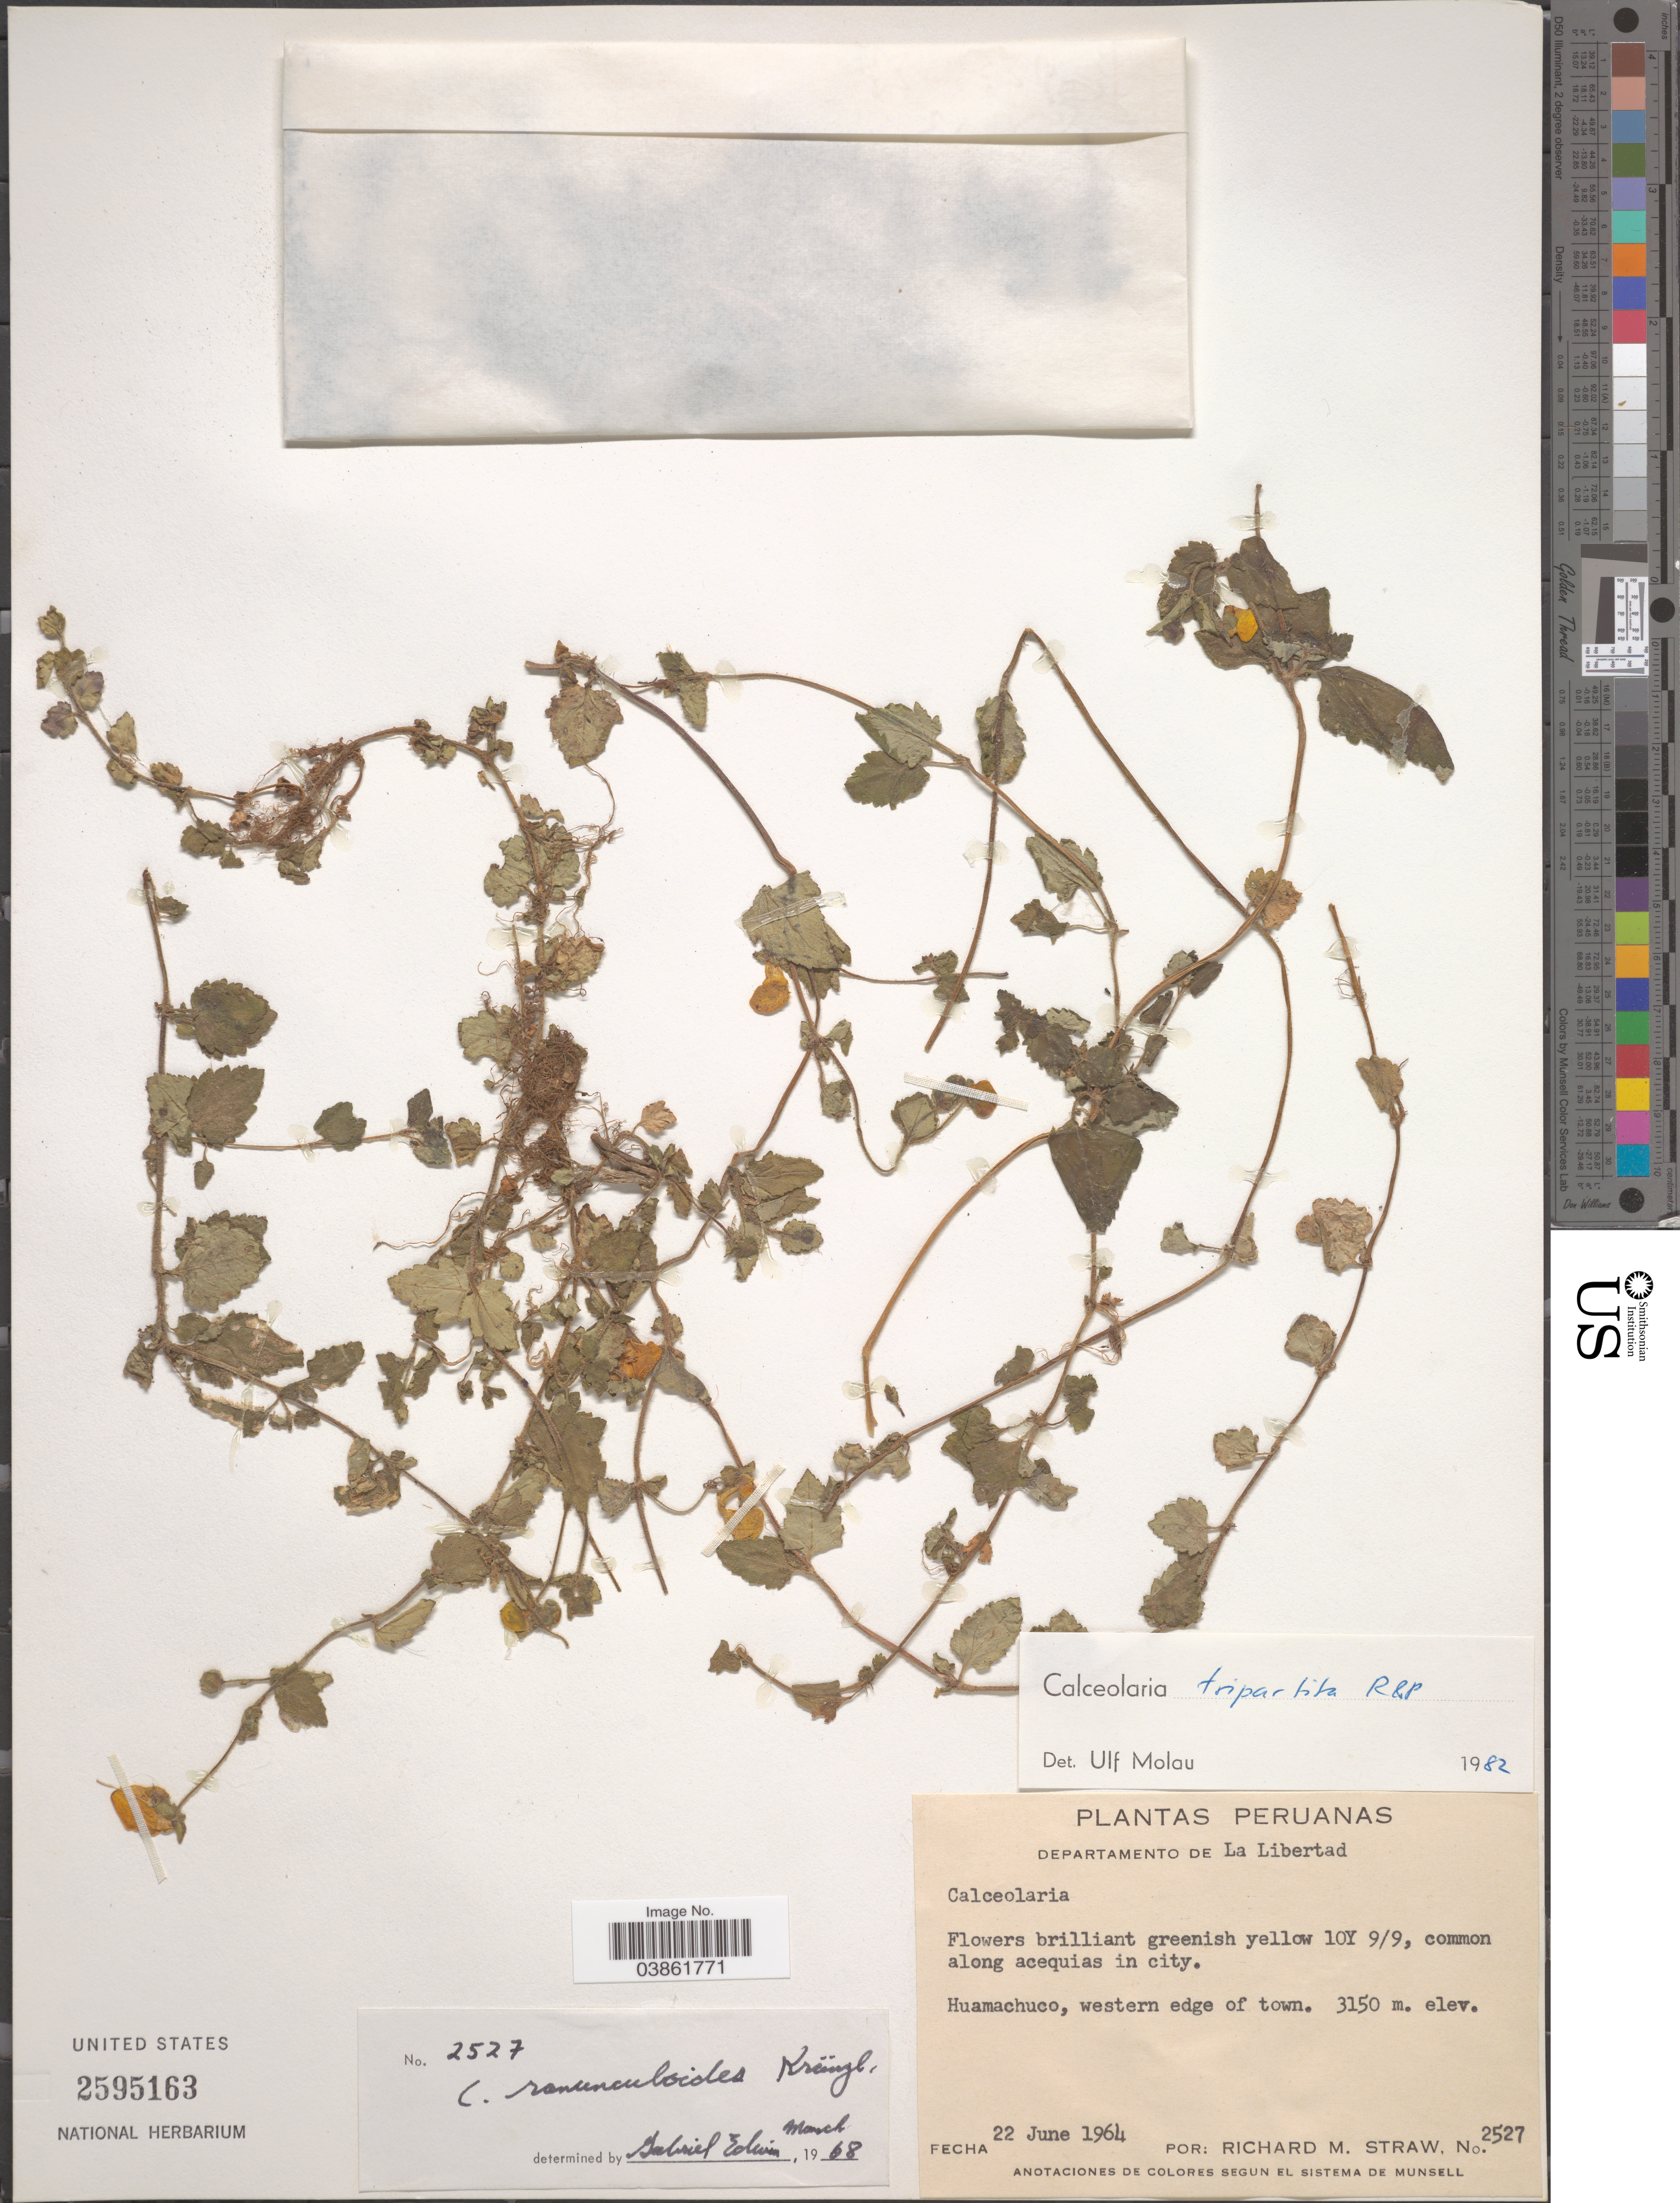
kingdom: Plantae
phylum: Tracheophyta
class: Magnoliopsida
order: Lamiales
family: Calceolariaceae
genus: Calceolaria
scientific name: Calceolaria tripartita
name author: Ruiz & Pav.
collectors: R. M. Straw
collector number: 2527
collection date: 1964-06-22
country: Peru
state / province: La Libertad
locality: Departamento de La Libertad. Huamachuco, western edge of town.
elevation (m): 3150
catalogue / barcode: US 2595163